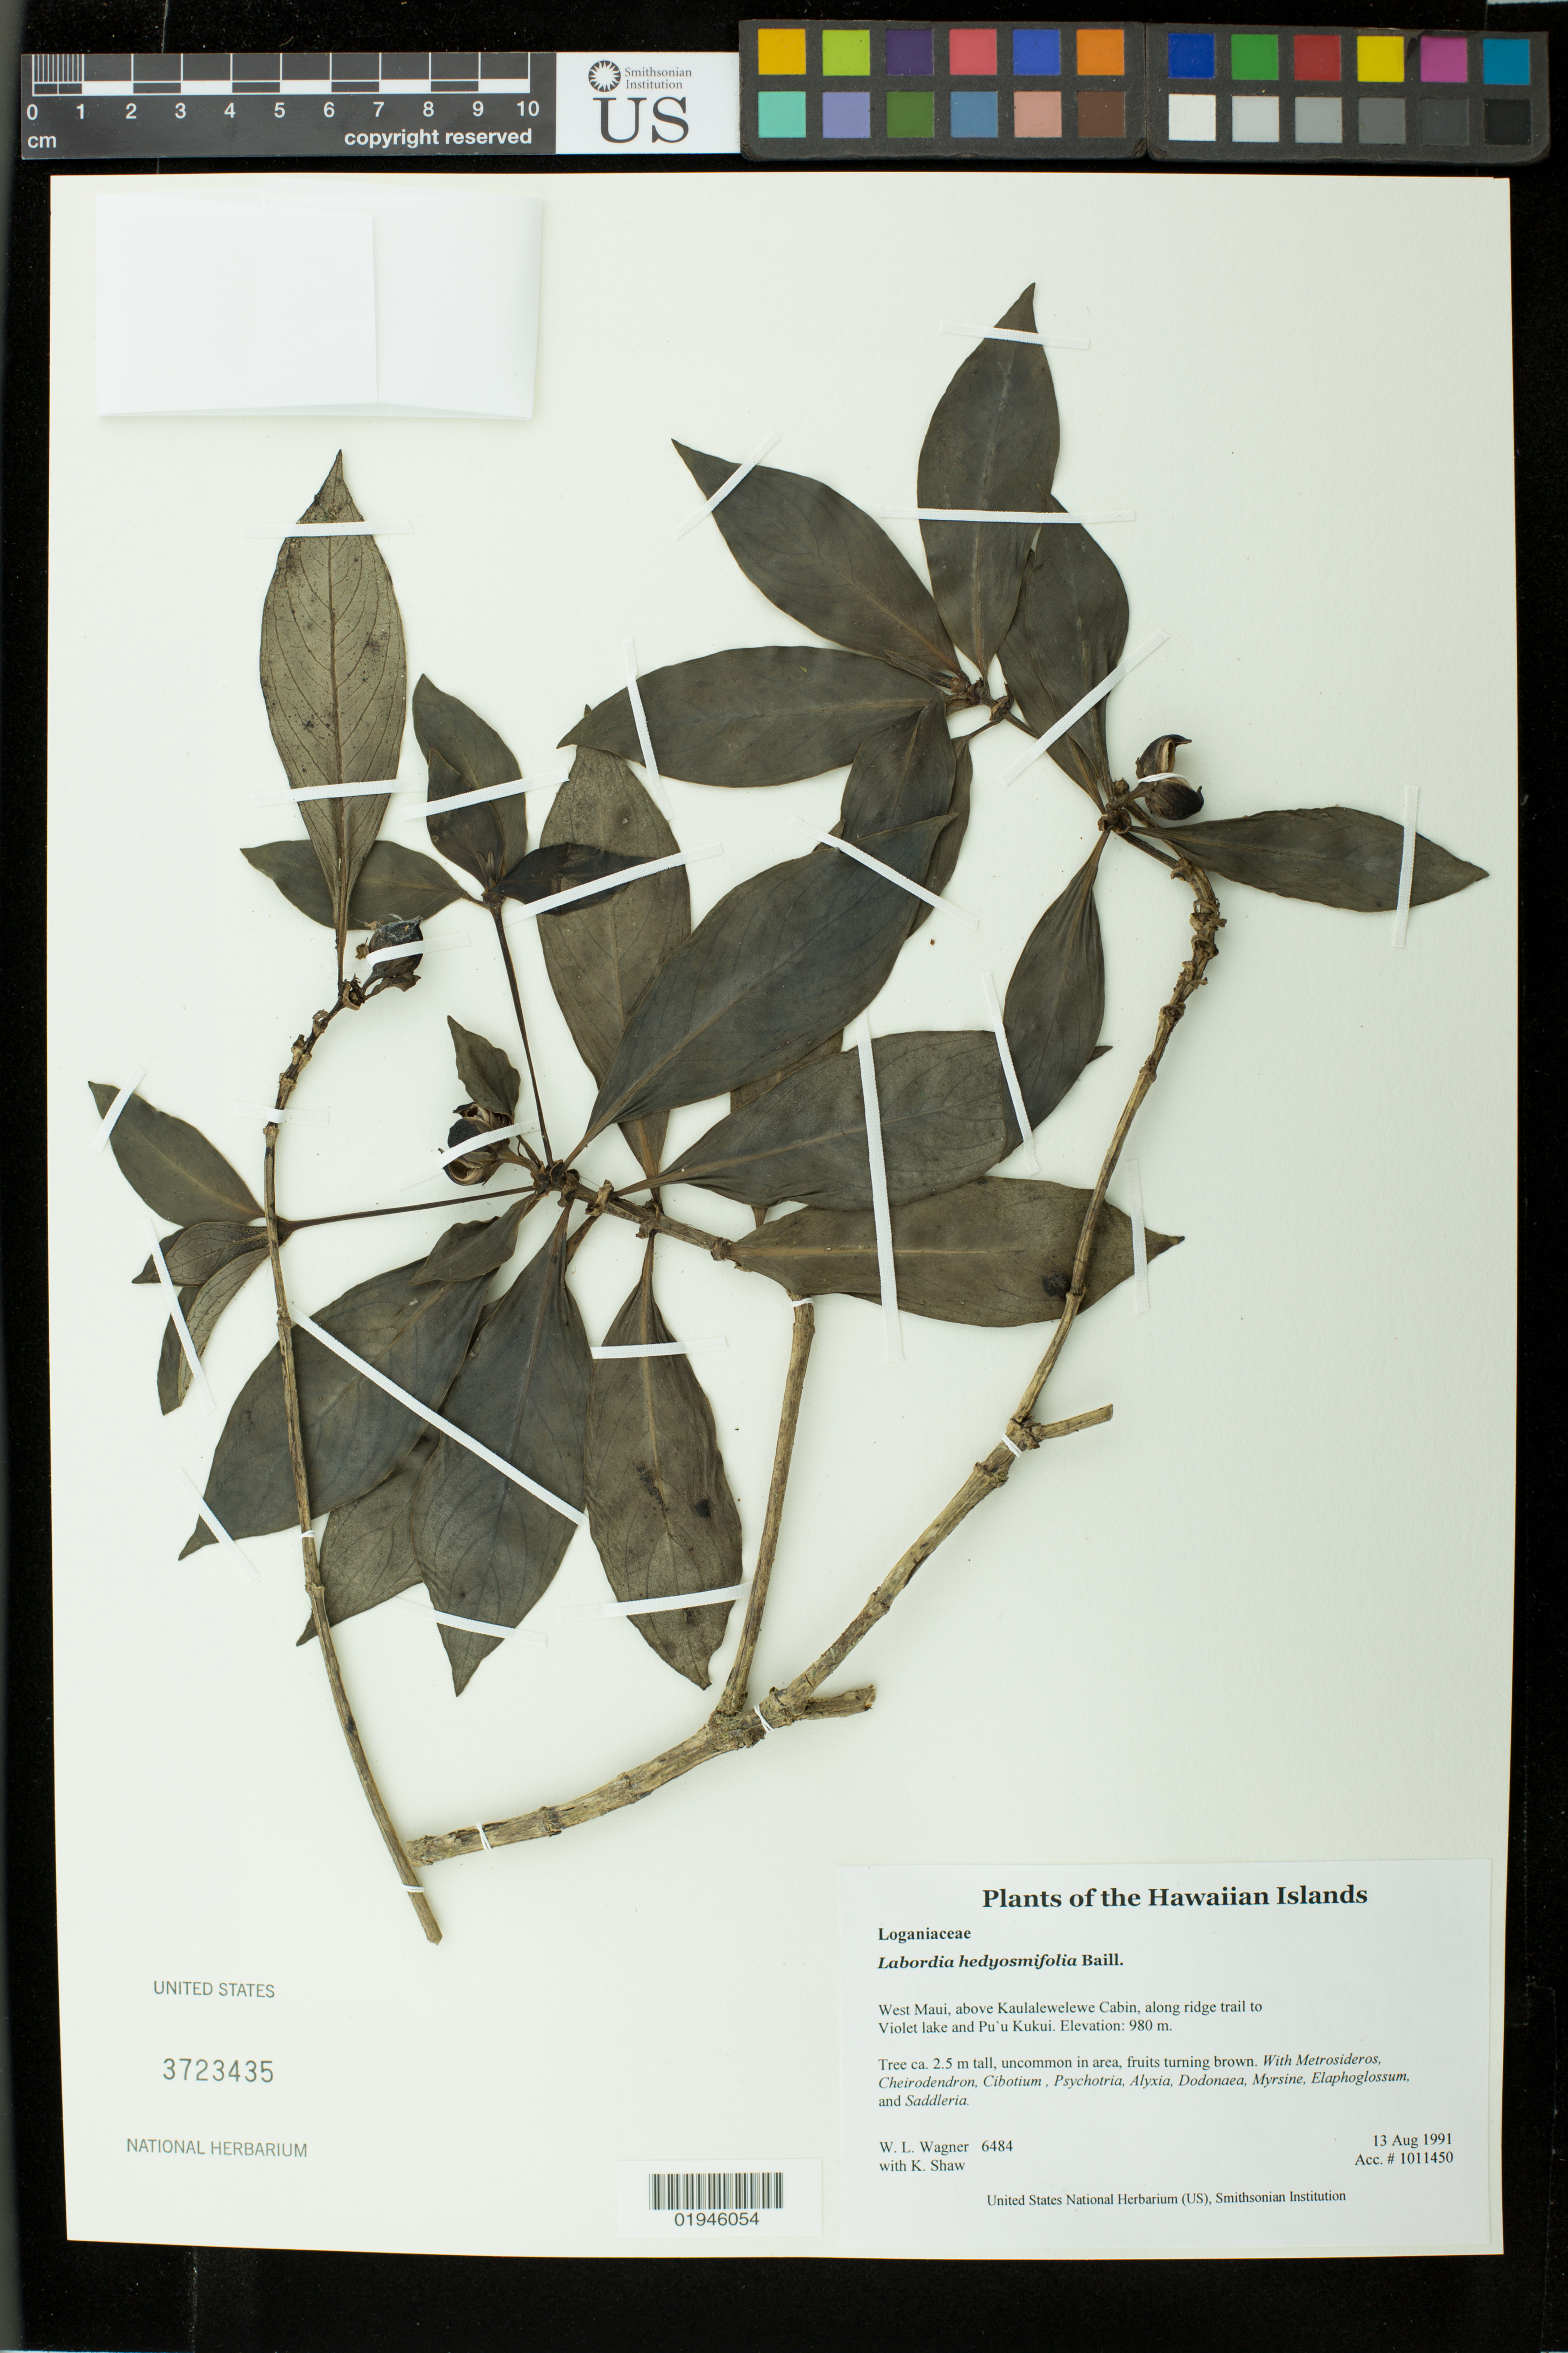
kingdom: Plantae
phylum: Tracheophyta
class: Magnoliopsida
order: Gentianales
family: Loganiaceae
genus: Geniostoma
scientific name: Geniostoma hedyosmifolium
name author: (Baill.) Byng & Christenh.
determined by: Wagner, W. L., (BOT), Smithsonian Institution - National Museum of Natural History (UNITED STATES)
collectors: W. L. Wagner & K. Shaw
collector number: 6484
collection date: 1991-08-13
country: United States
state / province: Hawaii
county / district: Maui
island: Maui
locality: West Maui, above Kaulalewelewe Cabin, along ridge trail to Violet lake and Pu'u Kukui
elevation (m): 980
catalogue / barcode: US 3723435